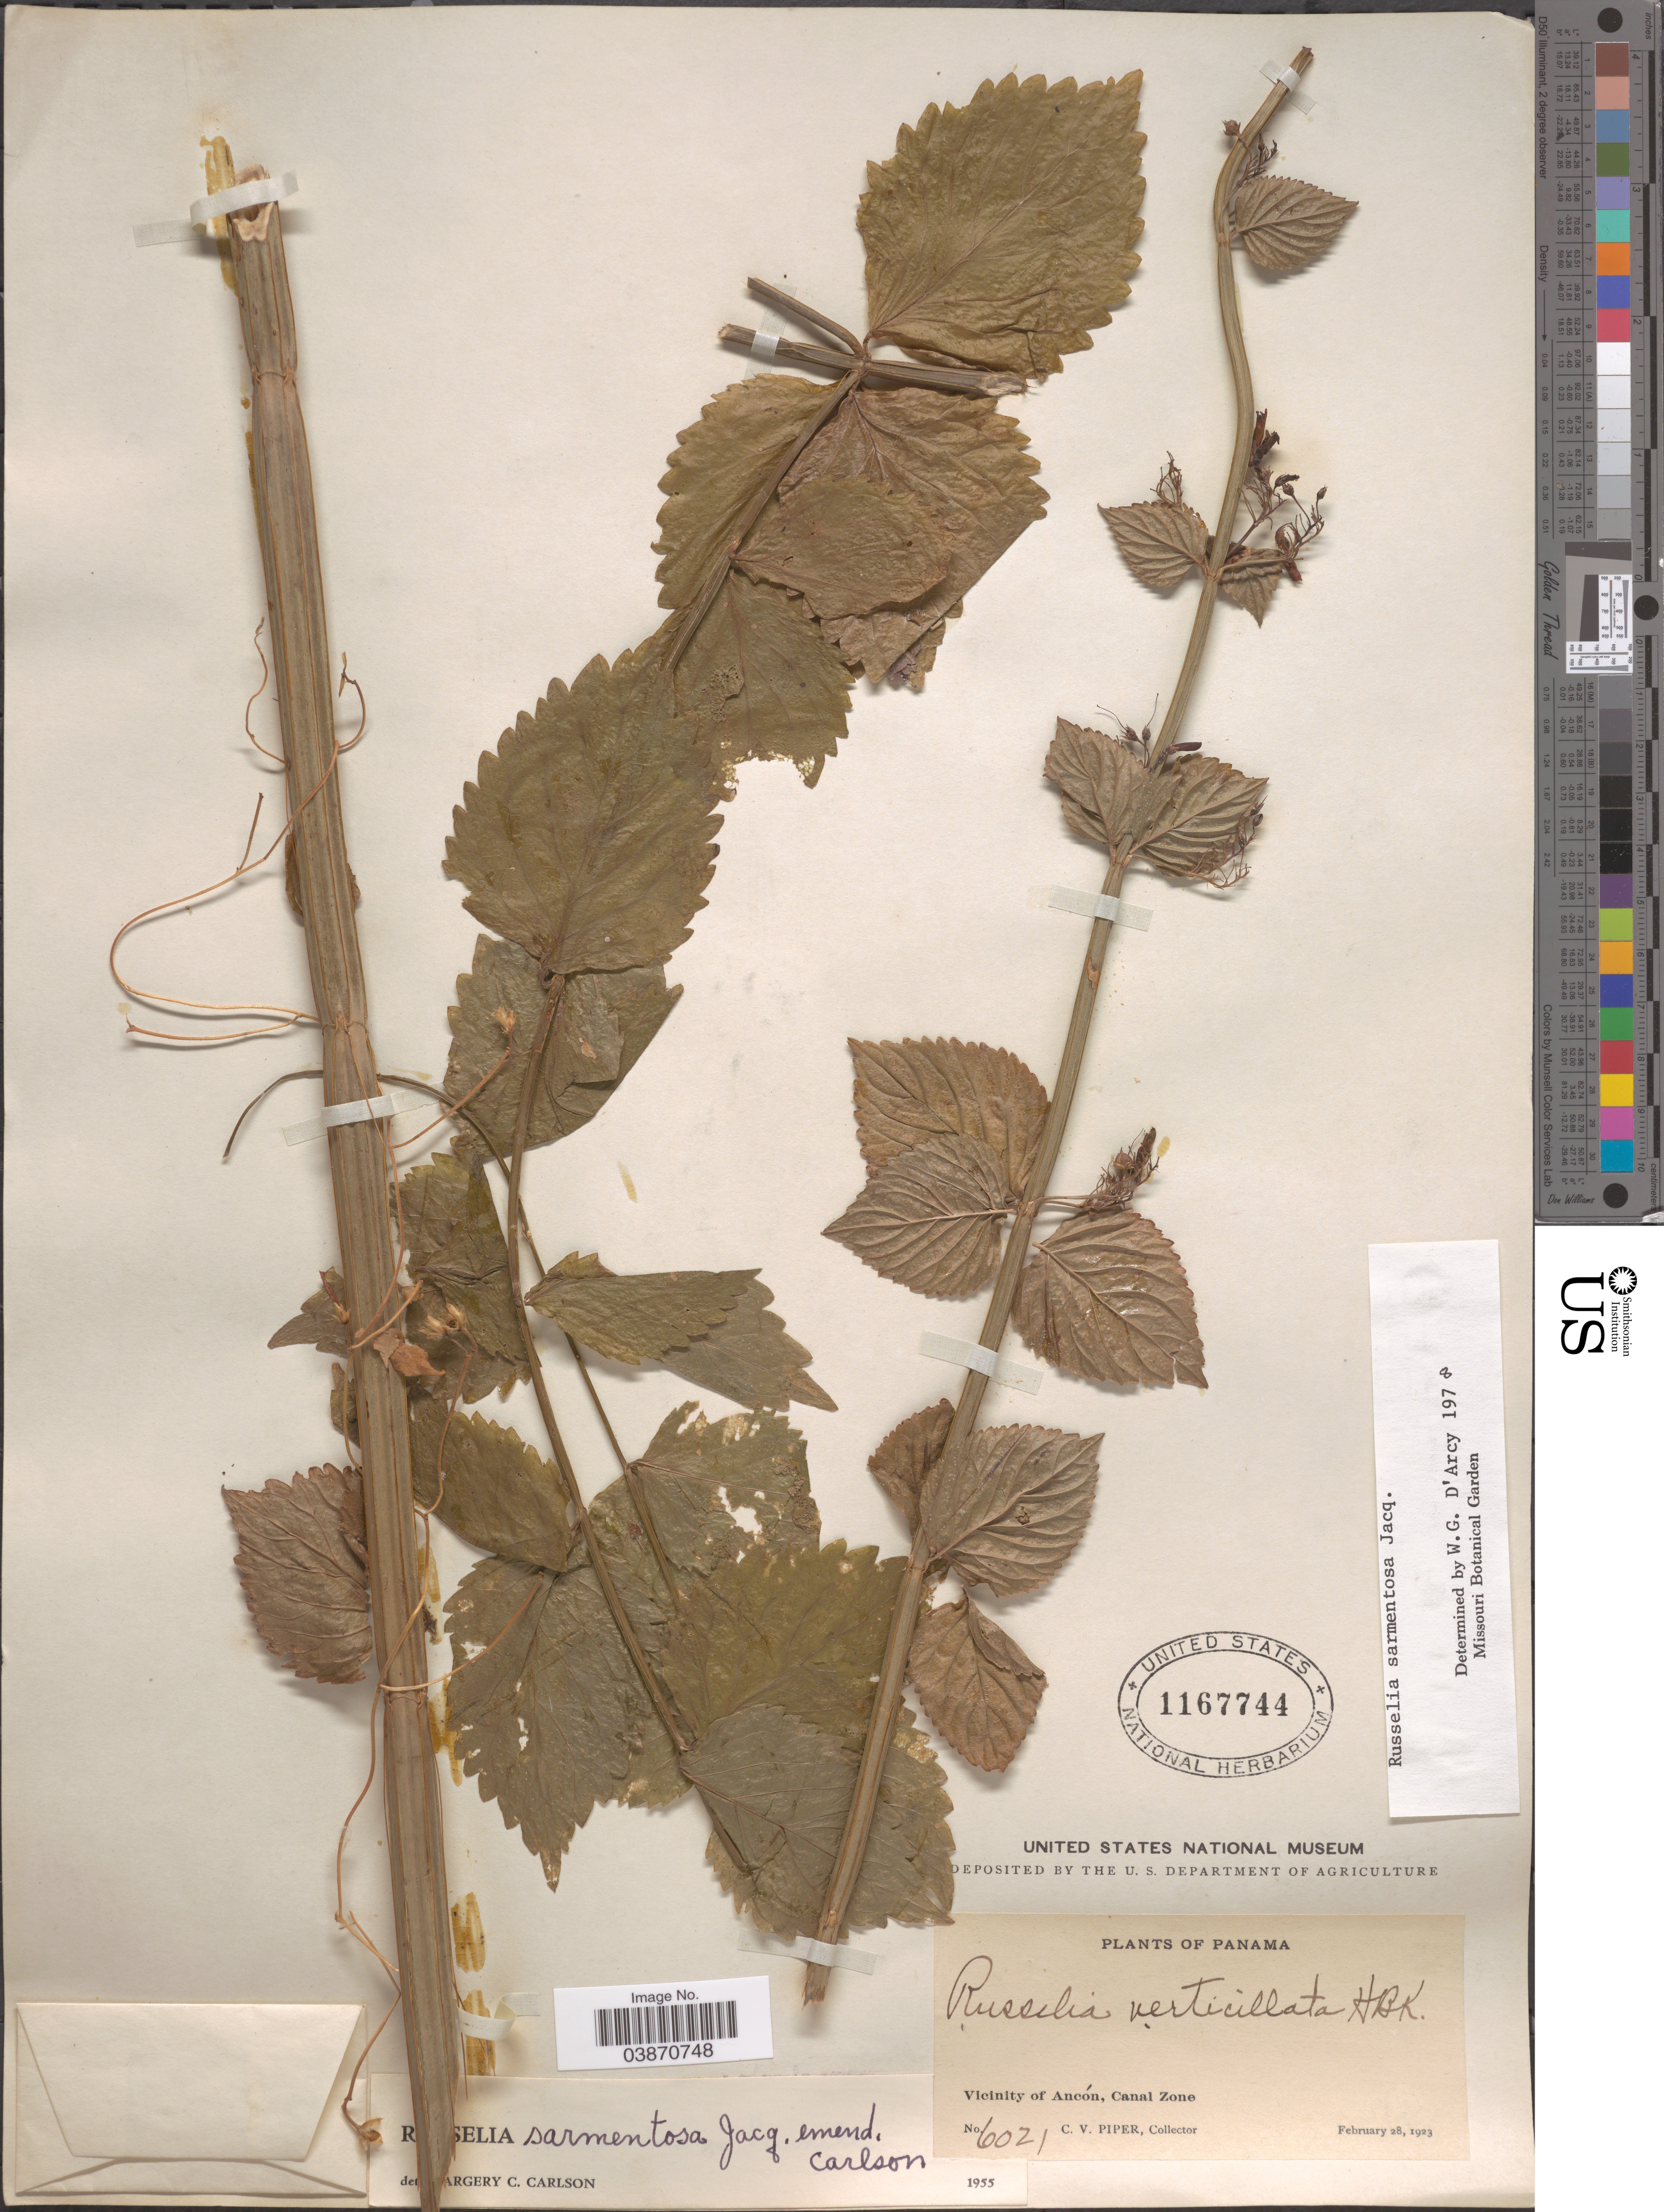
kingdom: Plantae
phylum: Tracheophyta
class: Magnoliopsida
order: Lamiales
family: Plantaginaceae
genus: Russelia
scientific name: Russelia sarmentosa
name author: Jacq.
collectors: C. V. Piper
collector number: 6021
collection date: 1923-02-28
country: Panama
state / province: Colón / Panamá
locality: Vicinity of Ancón, Canal Zone.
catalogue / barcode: US 1167744